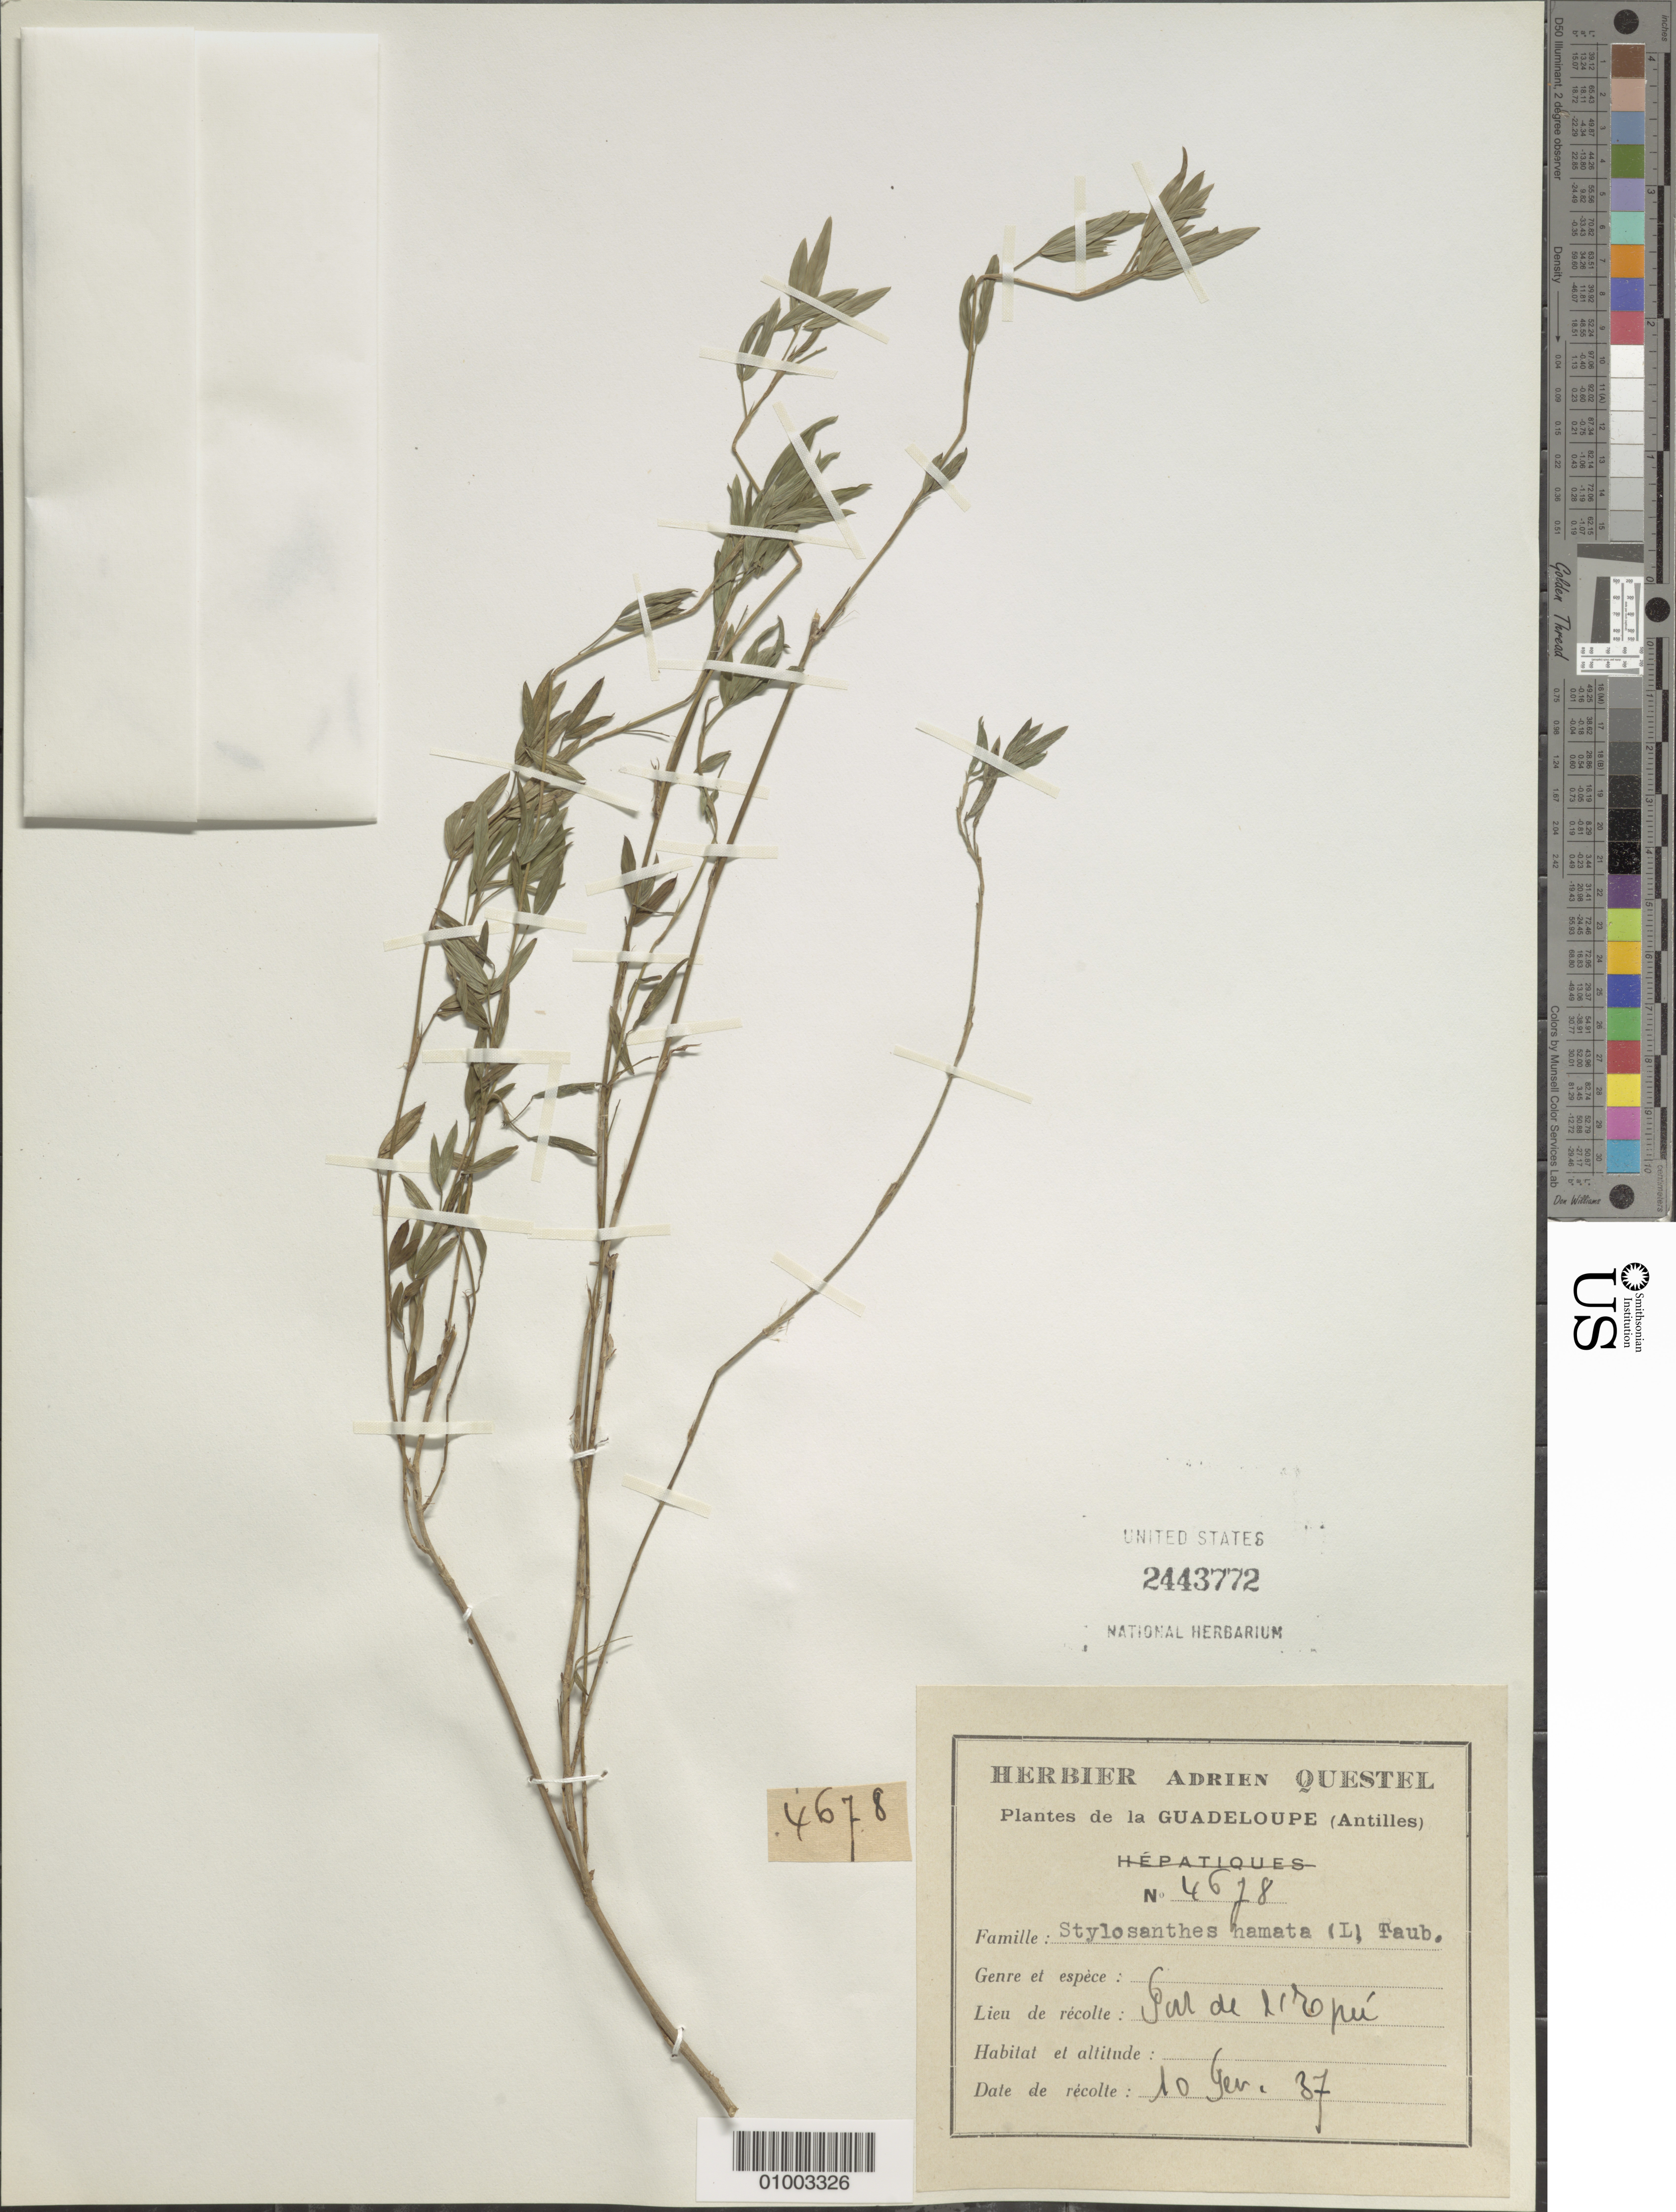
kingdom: Plantae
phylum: Tracheophyta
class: Magnoliopsida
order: Fabales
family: Fabaceae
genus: Stylosanthes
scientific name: Stylosanthes hamata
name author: (L.) Taub.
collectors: A. Questel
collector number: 4678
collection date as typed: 10 Feb 1937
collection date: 1937-02-10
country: Guadeloupe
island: Basse Terre [Guadeloupe]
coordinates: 0 N, 0 E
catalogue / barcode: US 2443772